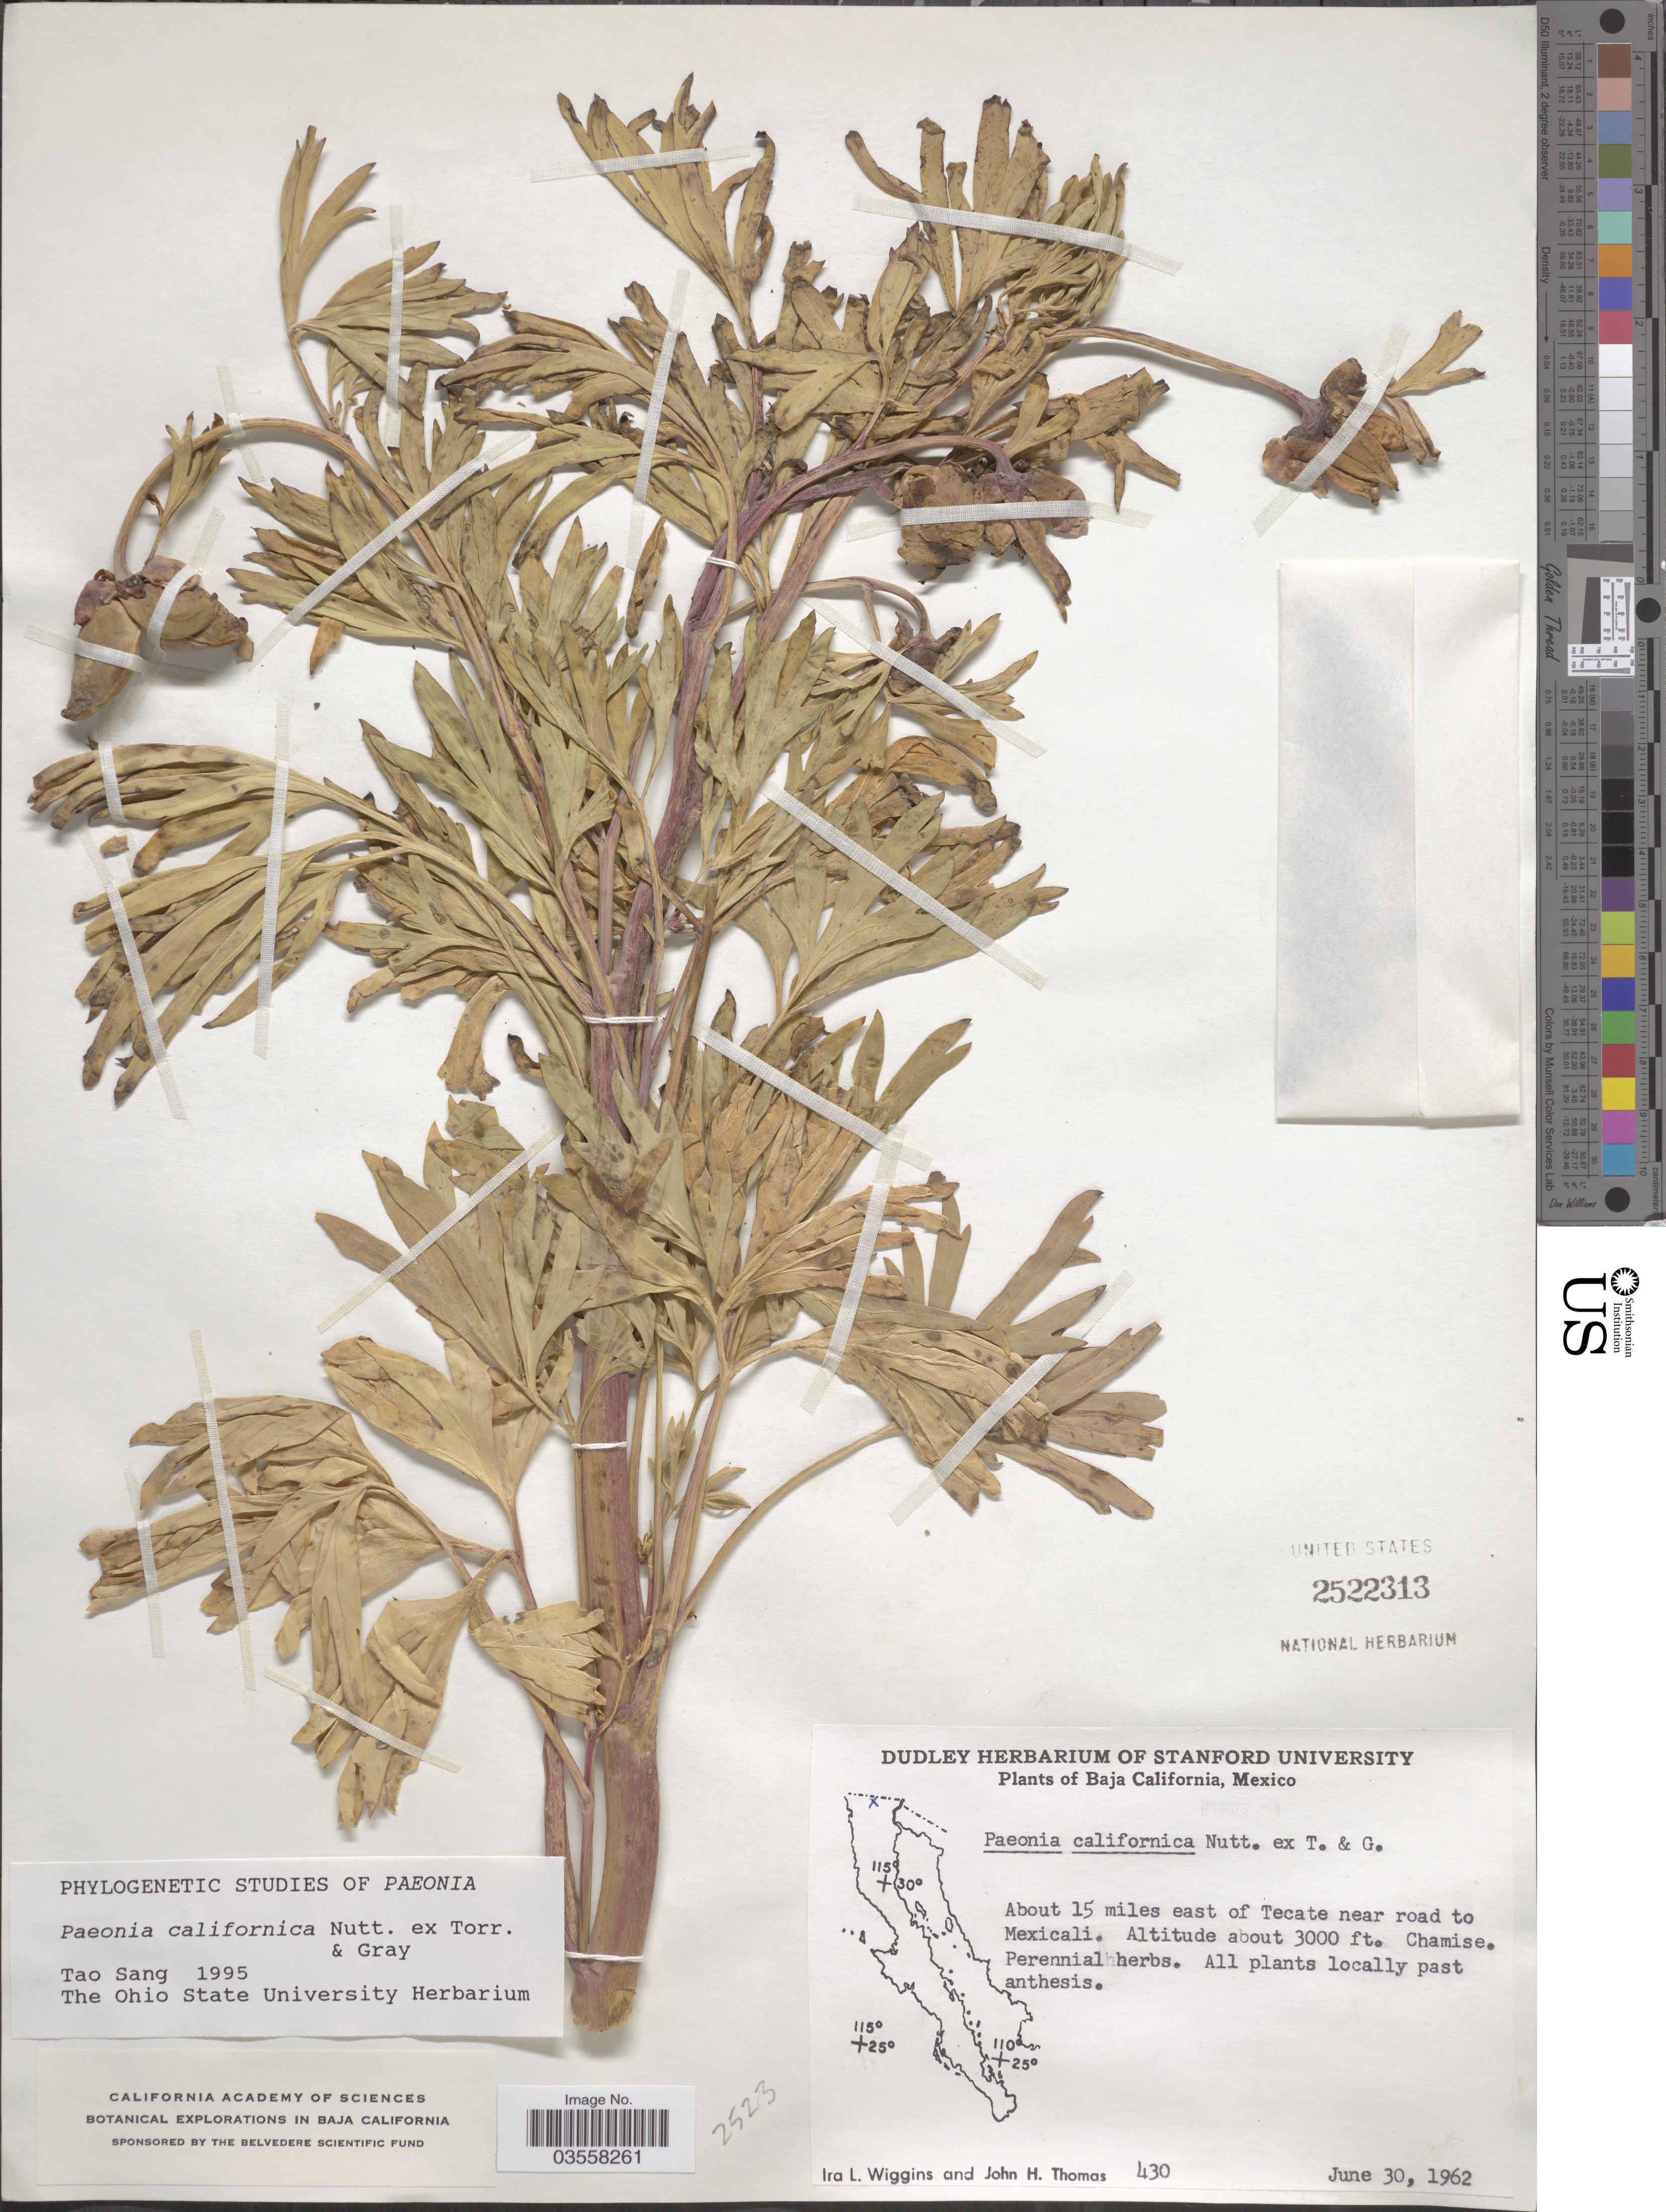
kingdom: Plantae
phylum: Tracheophyta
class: Magnoliopsida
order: Saxifragales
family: Paeoniaceae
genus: Paeonia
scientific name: Paeonia californica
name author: Nutt. ex Torr. & A. Gray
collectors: I. L. Wiggins & J. H. Thomas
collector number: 430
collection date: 1962-06-30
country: Mexico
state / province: Baja California Norte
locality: About 15 miles east of Tecate near road to Mexicali.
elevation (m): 914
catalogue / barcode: US 2522313